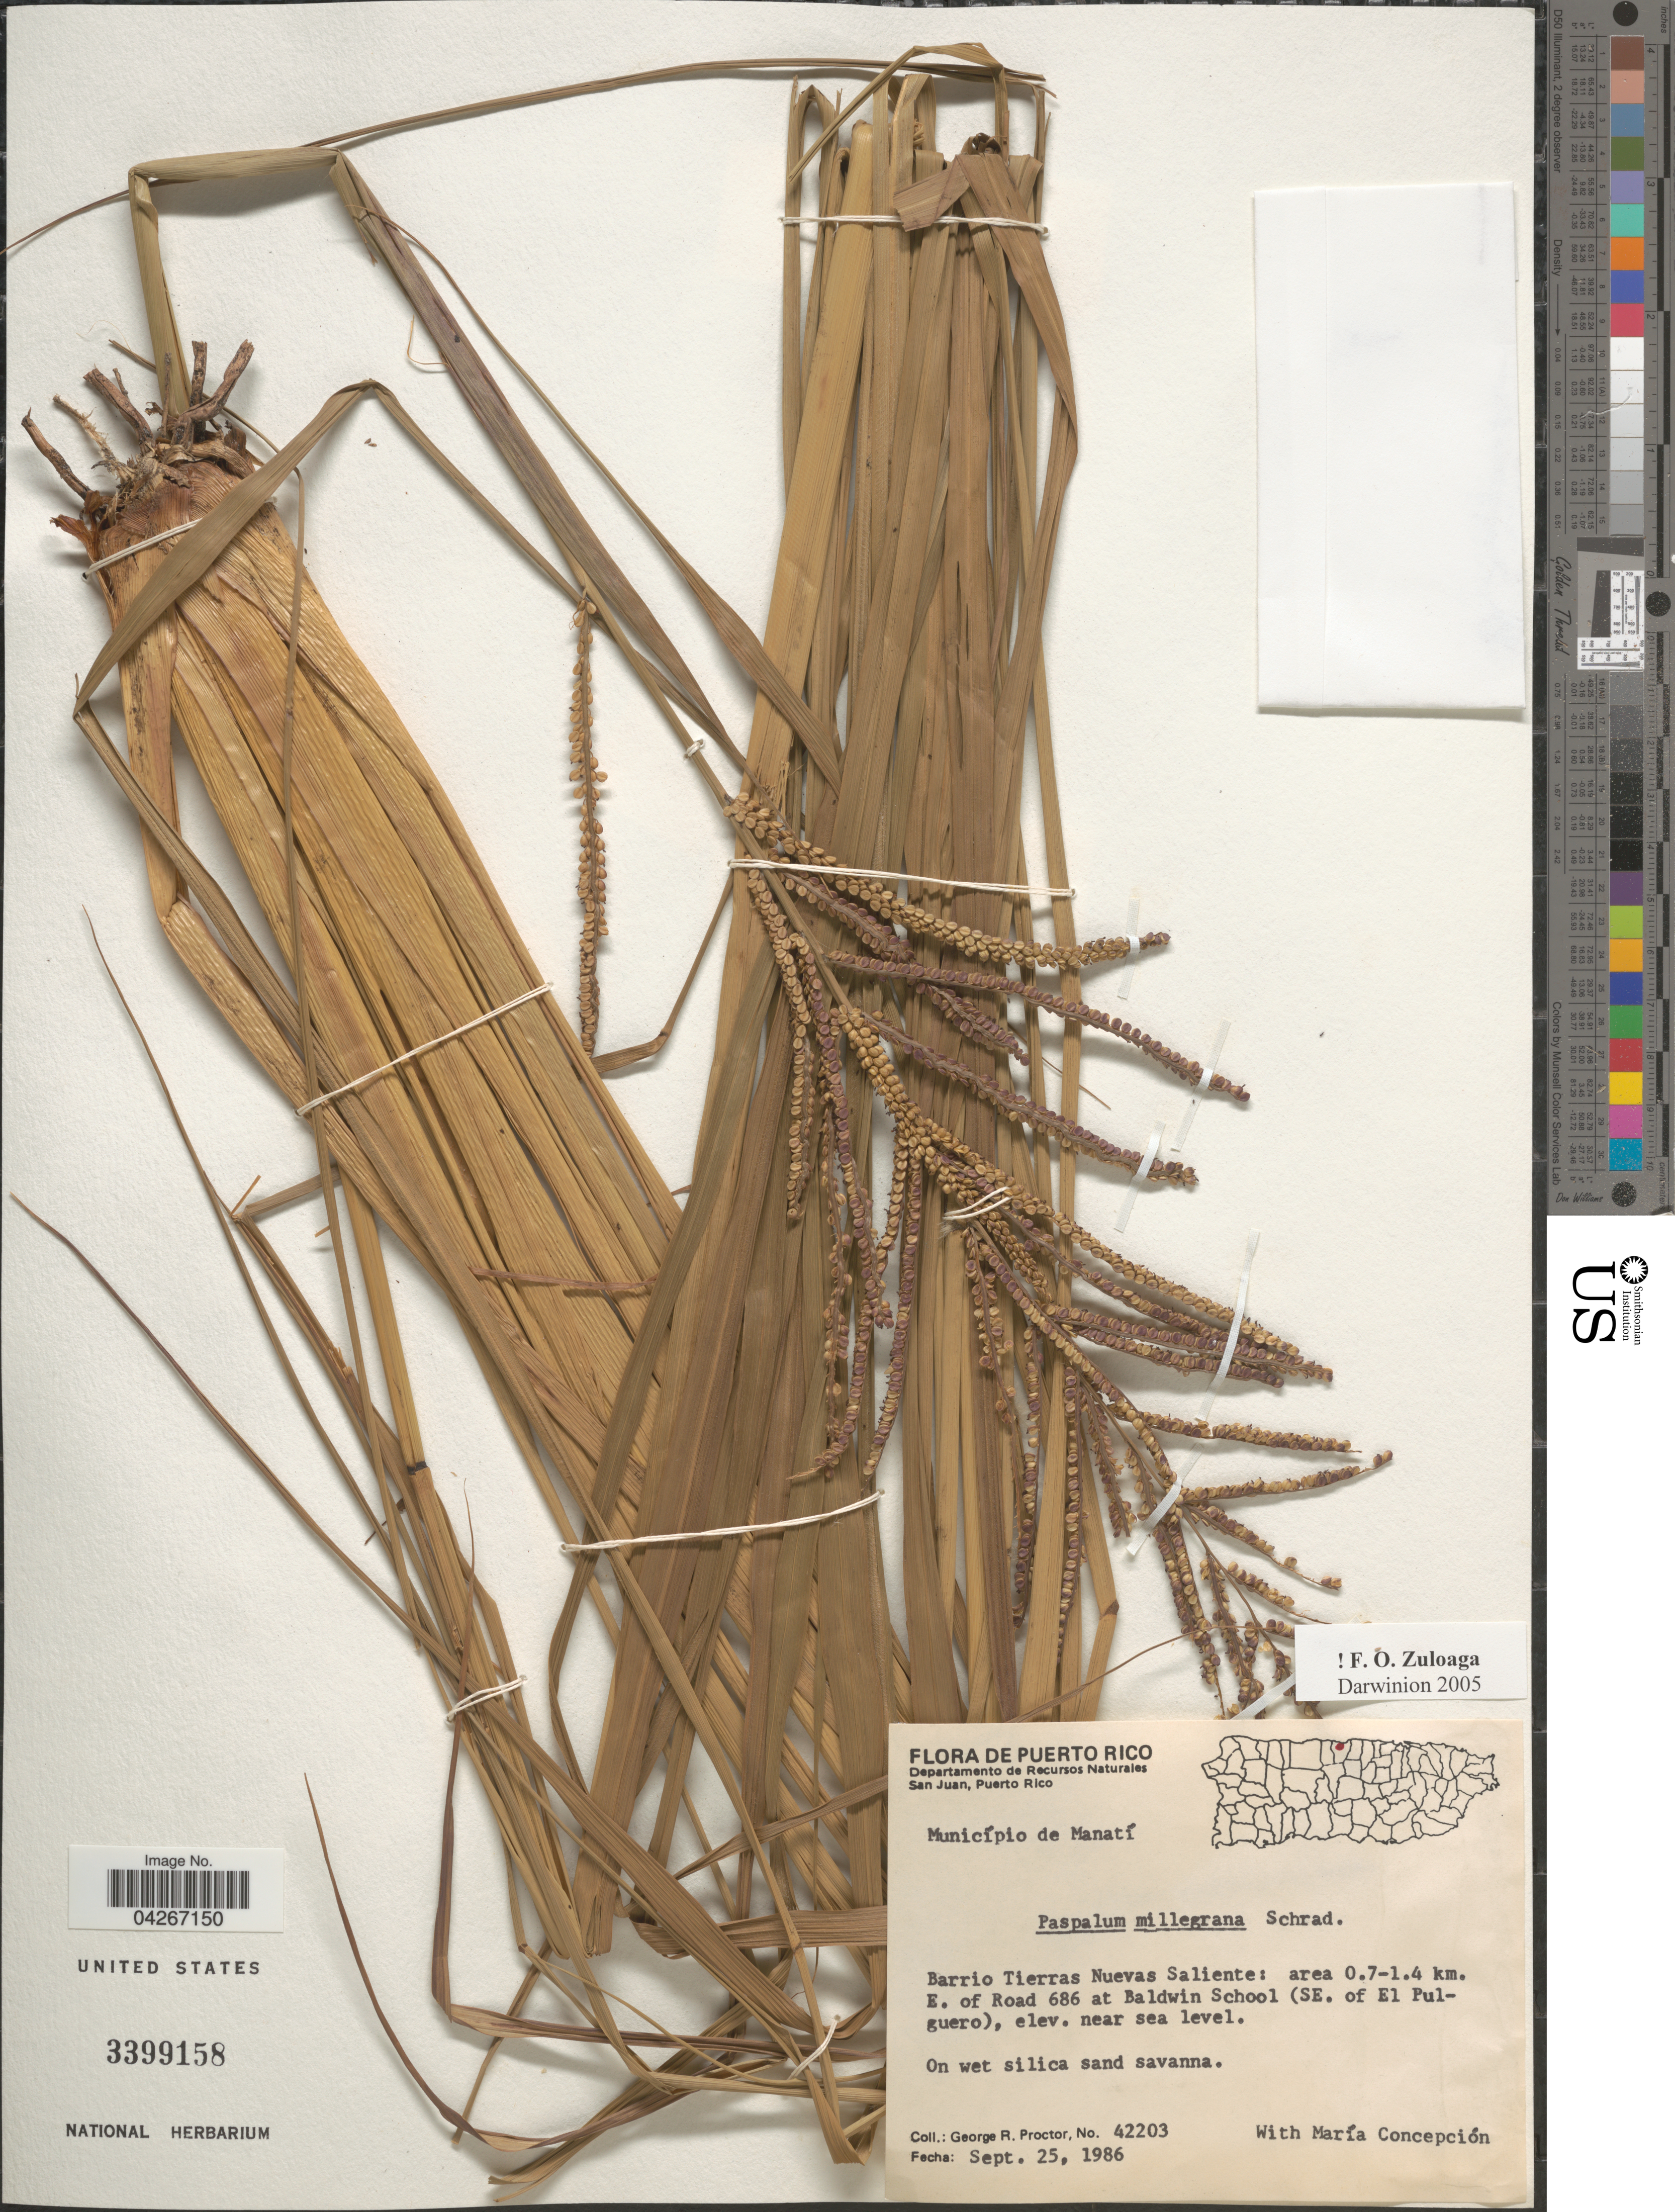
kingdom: Plantae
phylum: Tracheophyta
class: Liliopsida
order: Poales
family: Poaceae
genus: Paspalum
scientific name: Paspalum millegrana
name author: Schrad.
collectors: G. R. Proctor & M. Concepción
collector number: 42203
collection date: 1986-09-25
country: Puerto Rico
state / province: Manati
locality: Município de Manatí. Barrio Tierras Nuevas Saliente: area 0.7-1.4 km. E. of Road 686 at Baldwin School (SE. of El Pulguero).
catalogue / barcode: US 3399158